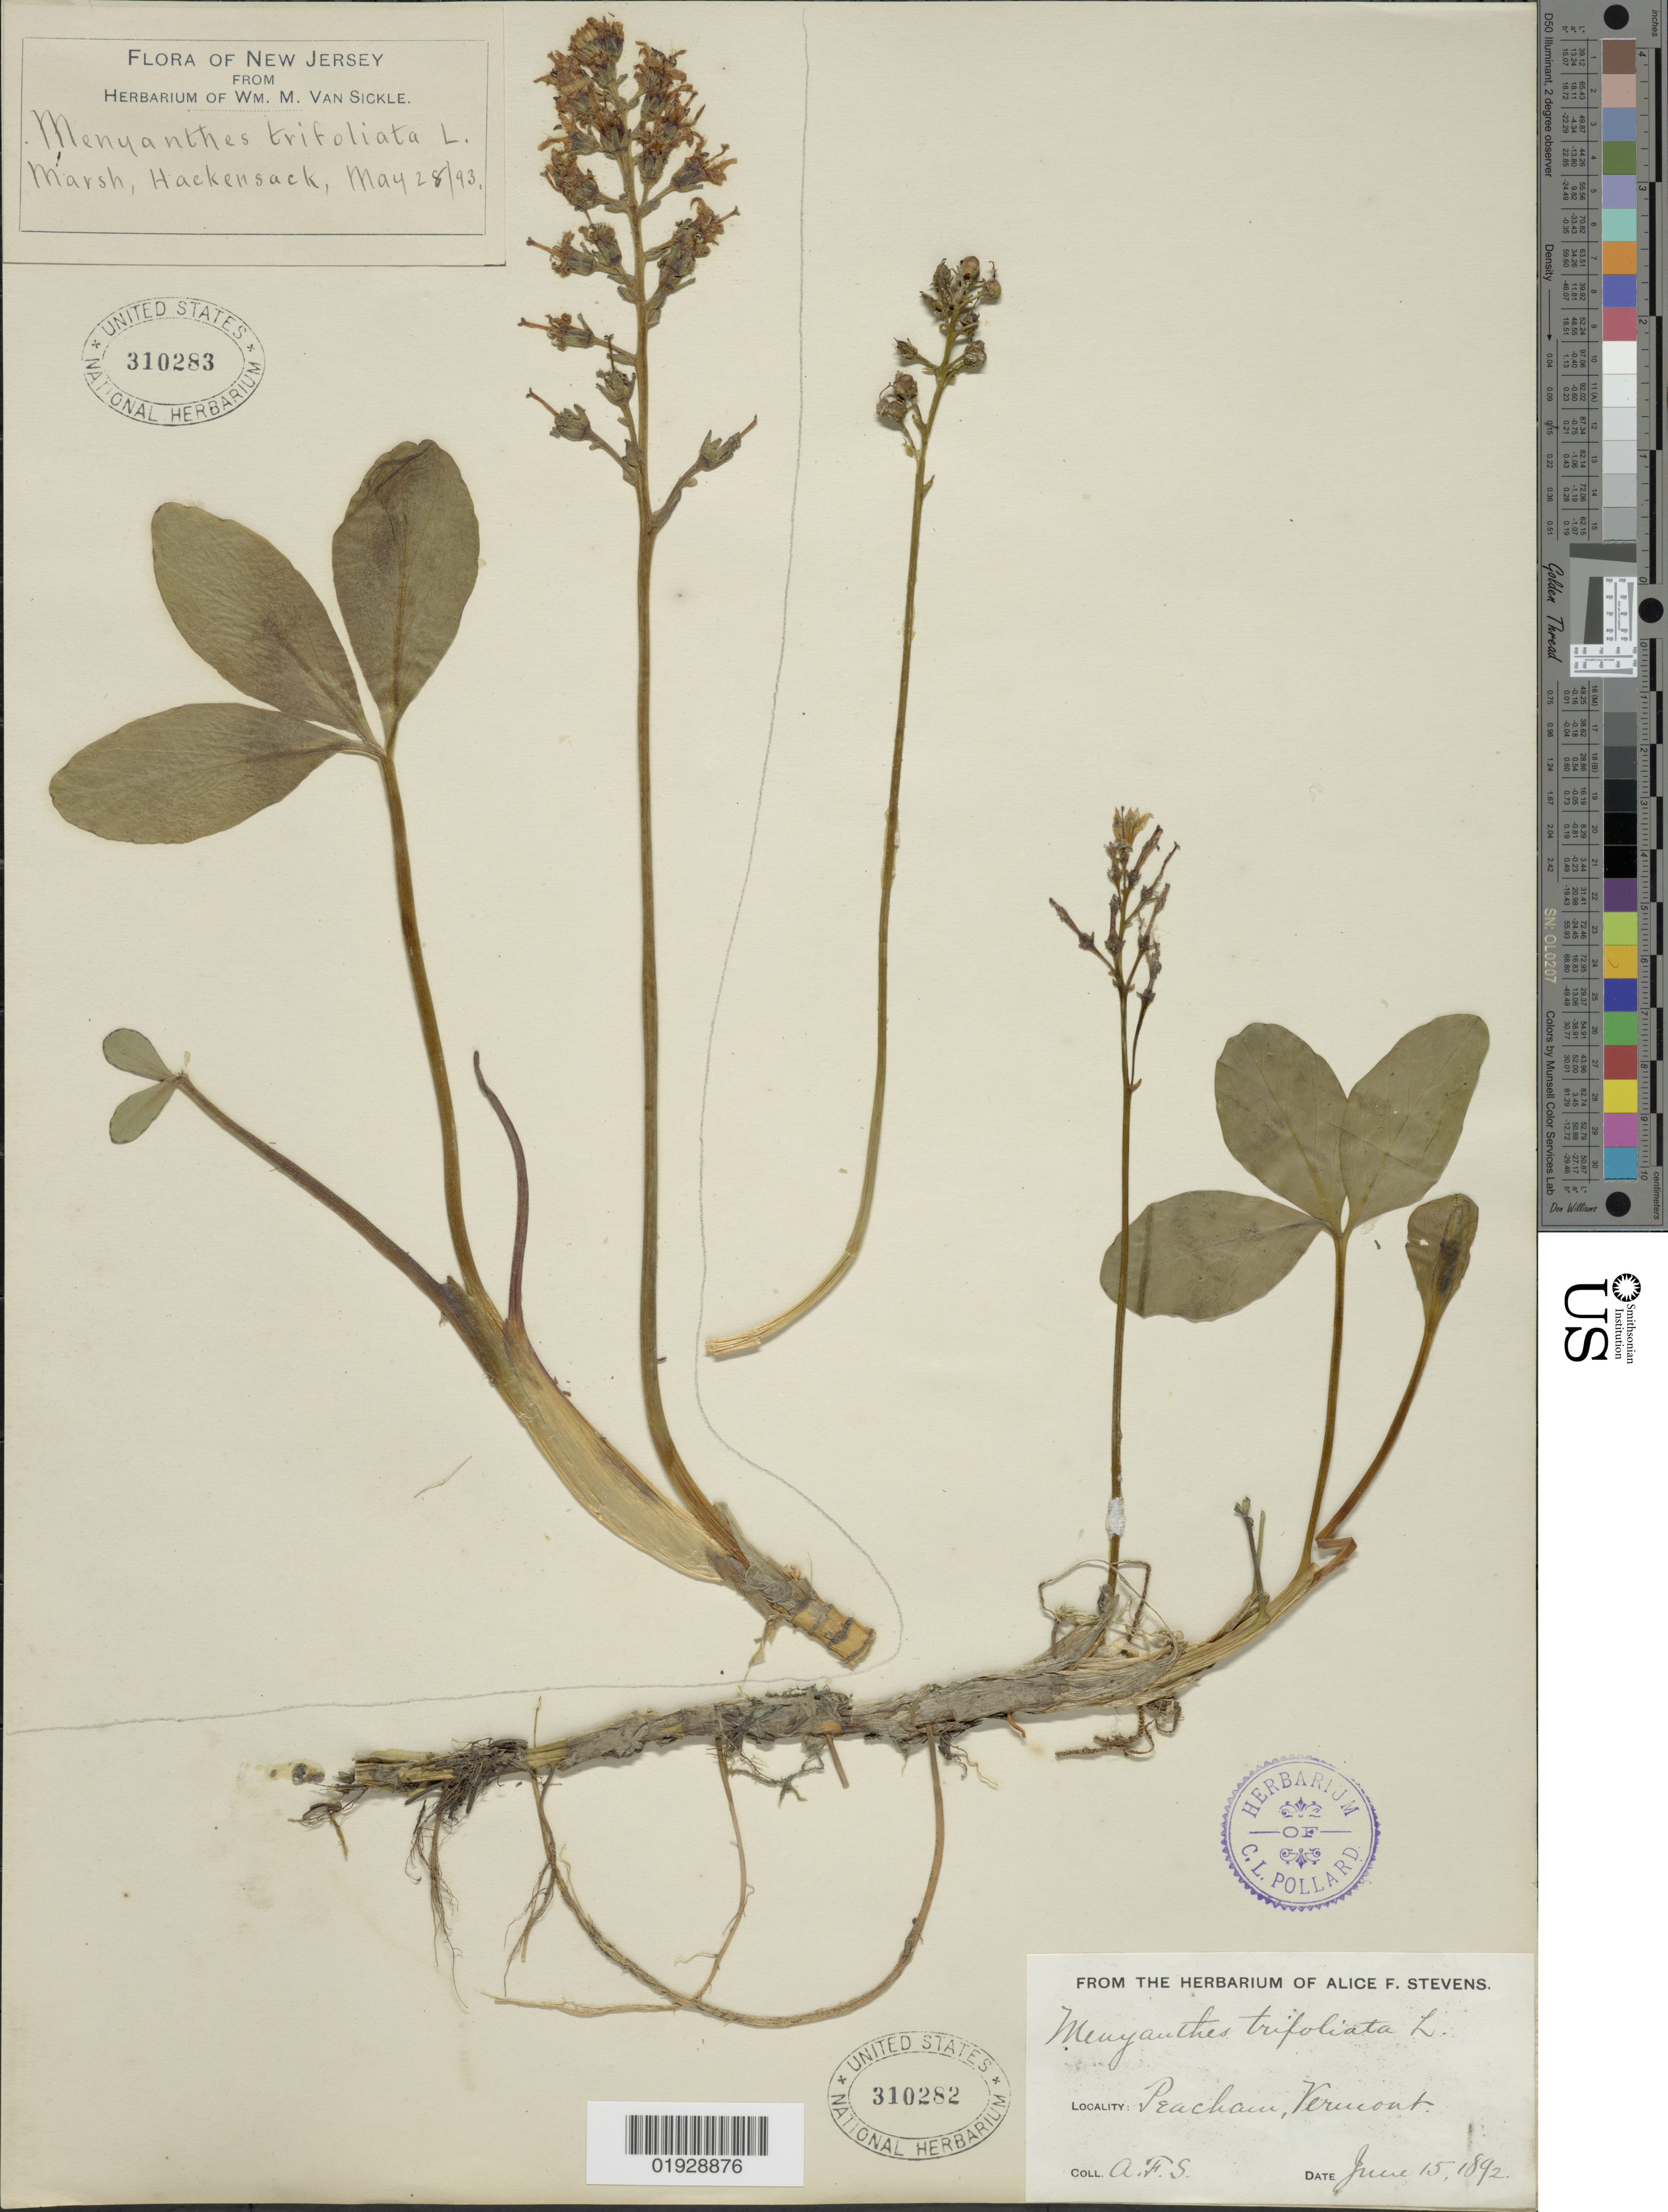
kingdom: Plantae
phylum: Tracheophyta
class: Magnoliopsida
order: Asterales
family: Menyanthaceae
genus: Menyanthes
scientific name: Menyanthes trifoliata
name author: L.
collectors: ex herb. Wm. M. Van Sickle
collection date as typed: Transcribed d/m/y: 28/5/93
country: United States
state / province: New Jersey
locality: Hackensack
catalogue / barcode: US 310283